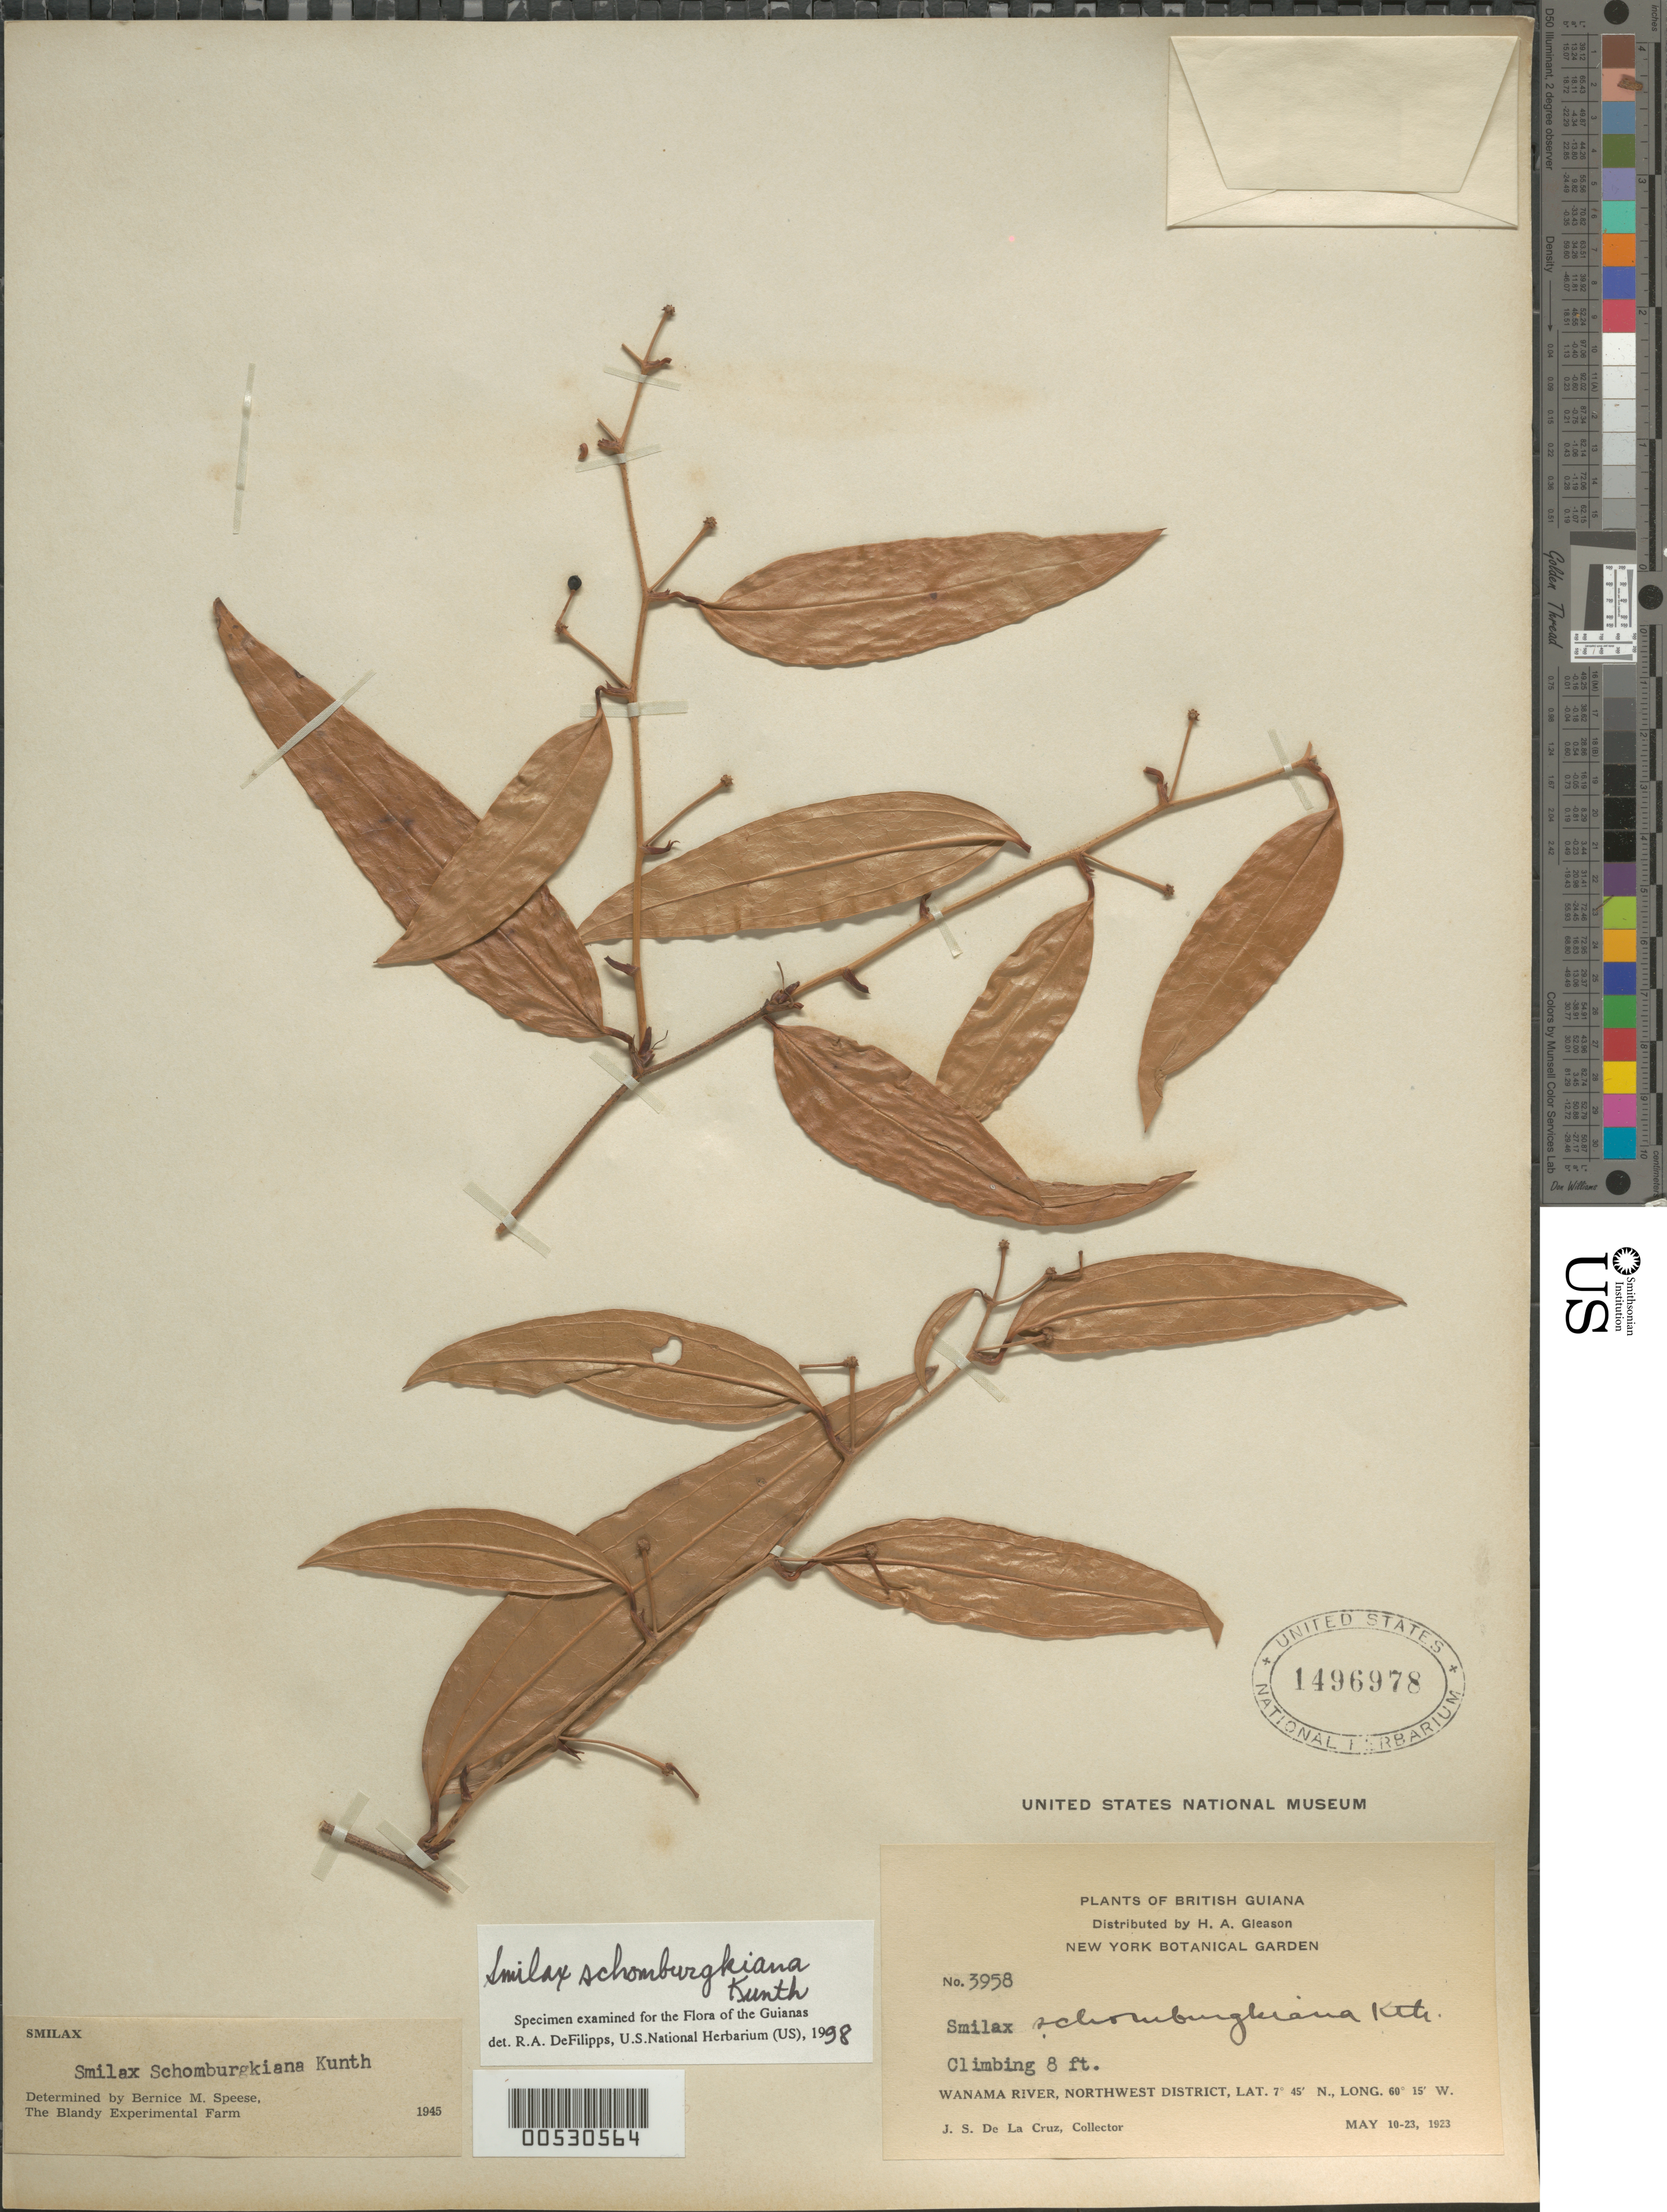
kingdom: Plantae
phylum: Tracheophyta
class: Liliopsida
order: Liliales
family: Smilacaceae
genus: Smilax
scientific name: Smilax schomburgkiana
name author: Kunth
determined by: DeFilipps, R. A.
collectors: J. S. de la Cruz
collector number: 3958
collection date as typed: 10-May-23 to 23-May-23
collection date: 1923-05-10/1923-05-23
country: Guyana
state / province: Barima-Waini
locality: Wanama R., NW District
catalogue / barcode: US 1496978